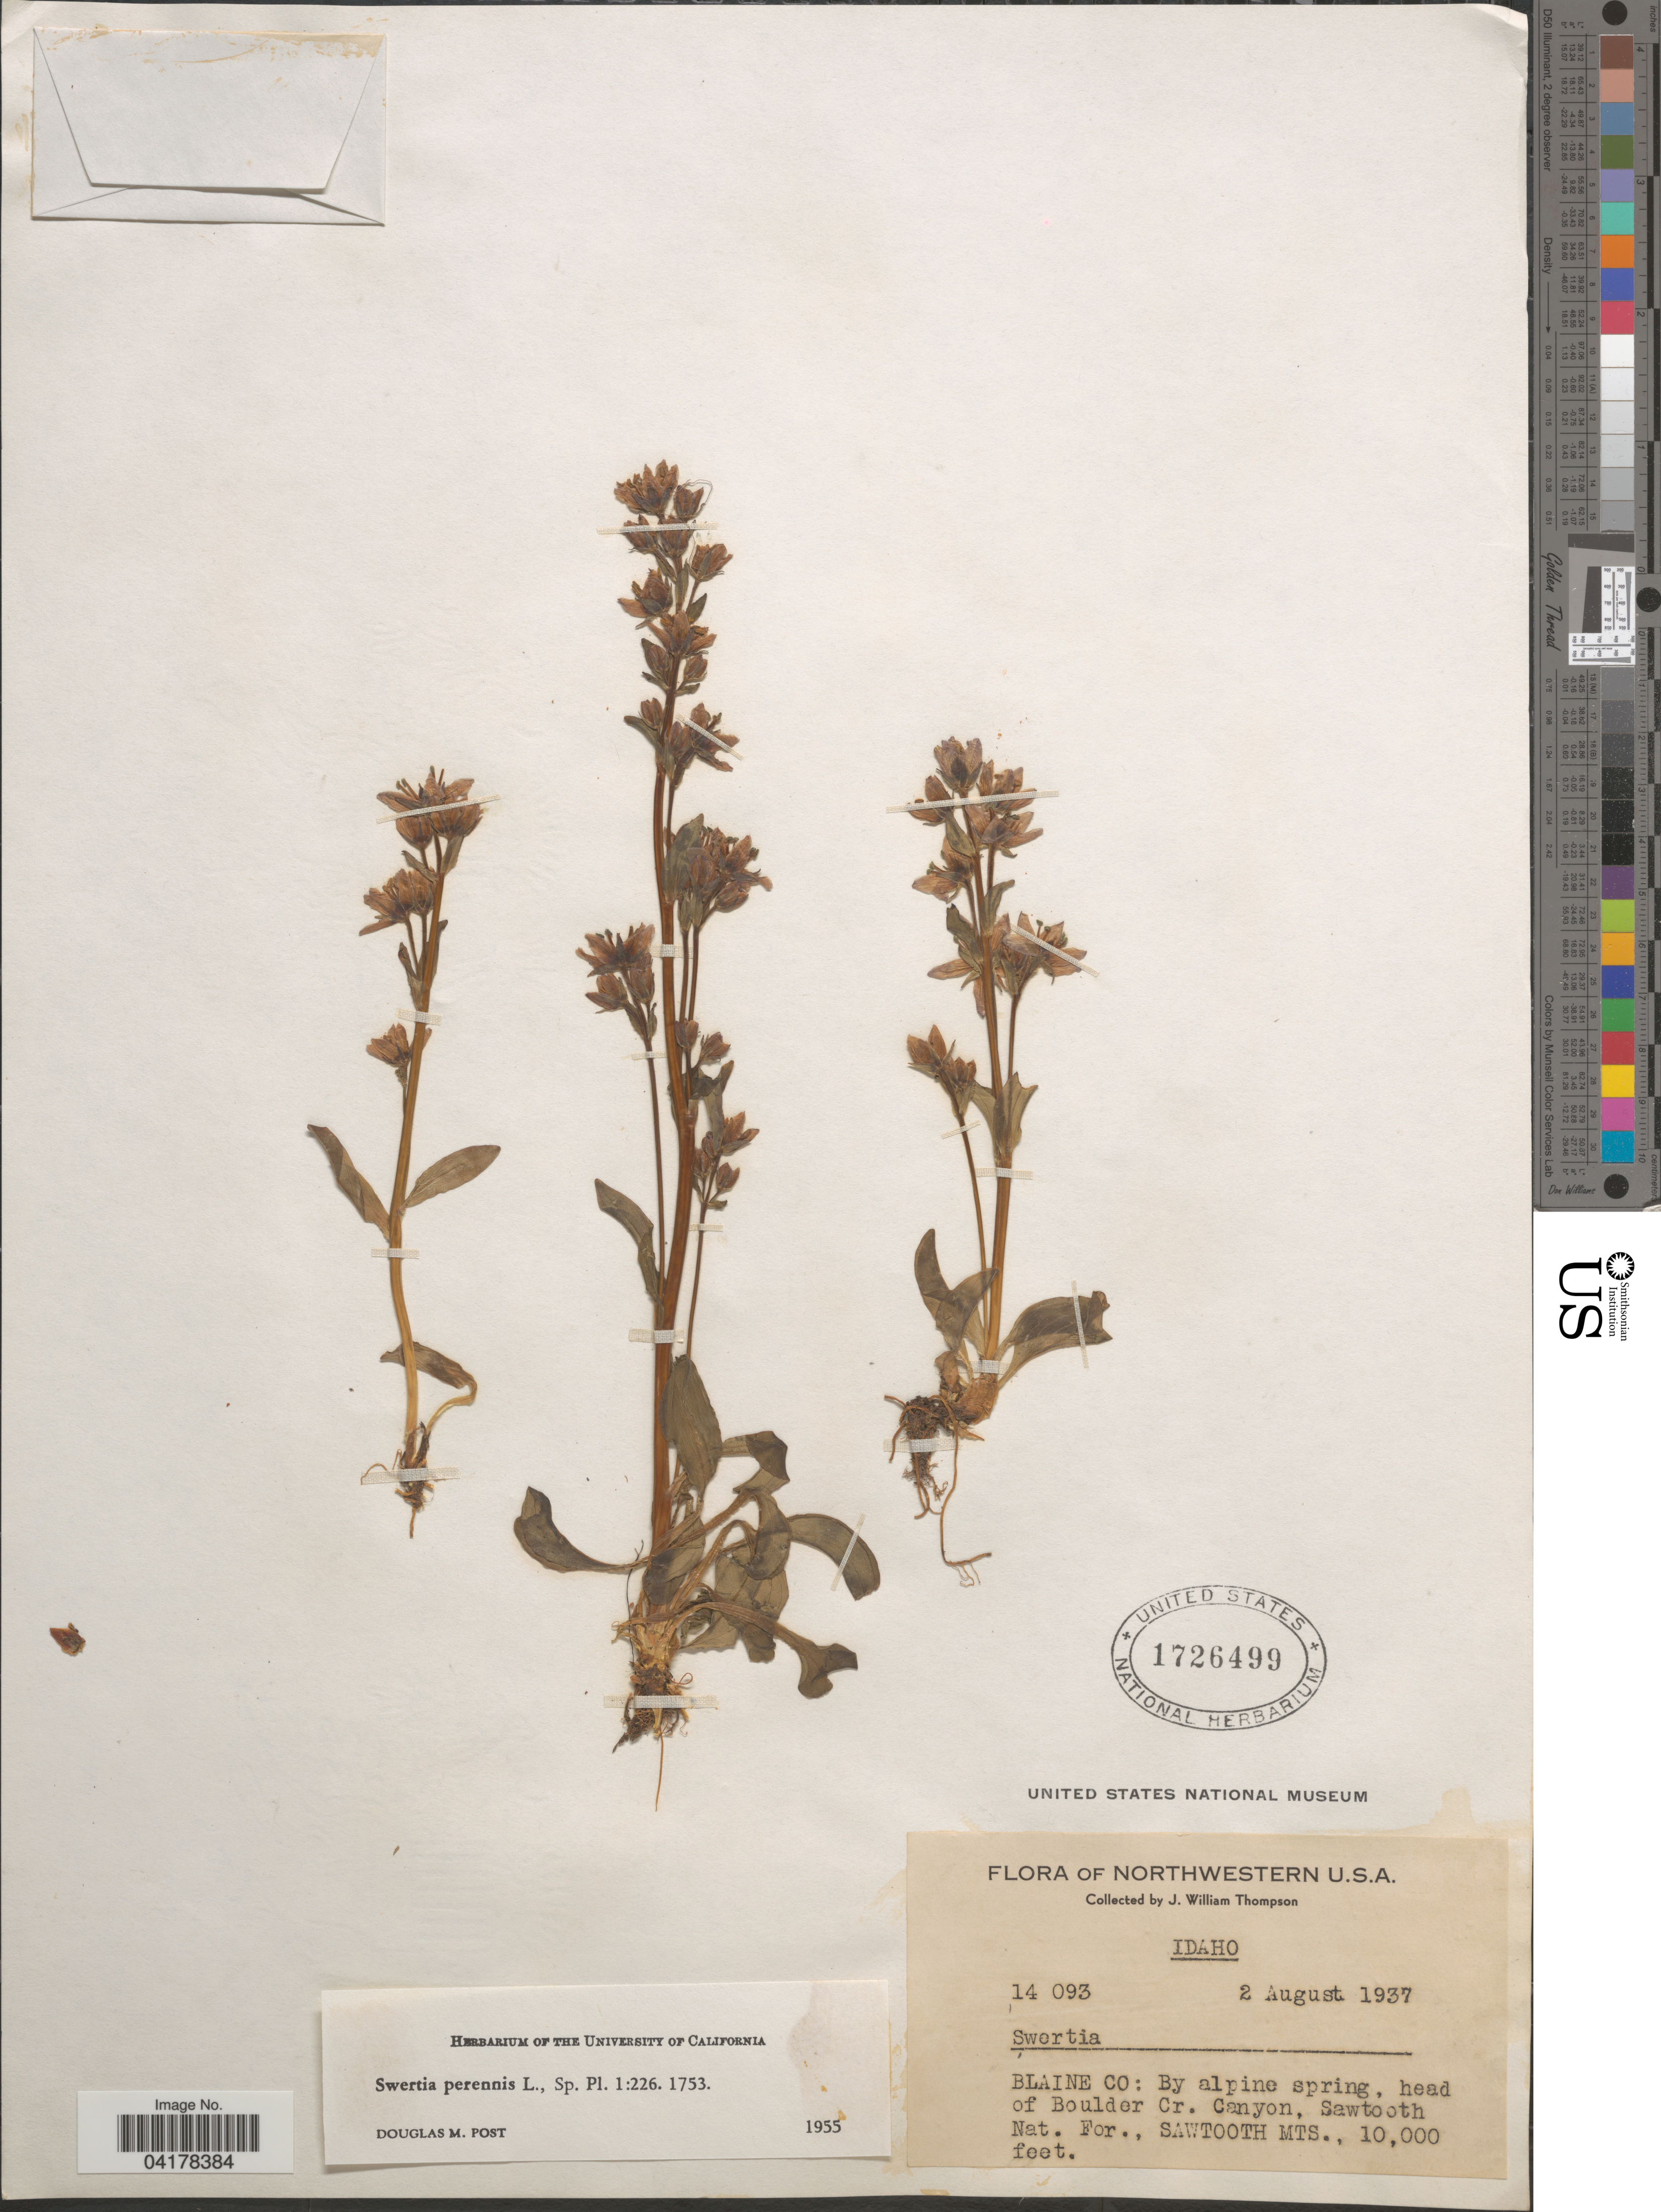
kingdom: Plantae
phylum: Tracheophyta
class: Magnoliopsida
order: Gentianales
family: Gentianaceae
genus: Swertia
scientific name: Swertia perennis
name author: L.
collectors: J. W. Thompson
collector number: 14093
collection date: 1937-08-02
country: United States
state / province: Idaho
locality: Northwestern U.S.A. Blaine Co: By alpine spring, head of Boulder Cr. Canyon, Sawtooth Nat. For., Sawtooth Mts.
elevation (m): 3048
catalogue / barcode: US 1726499